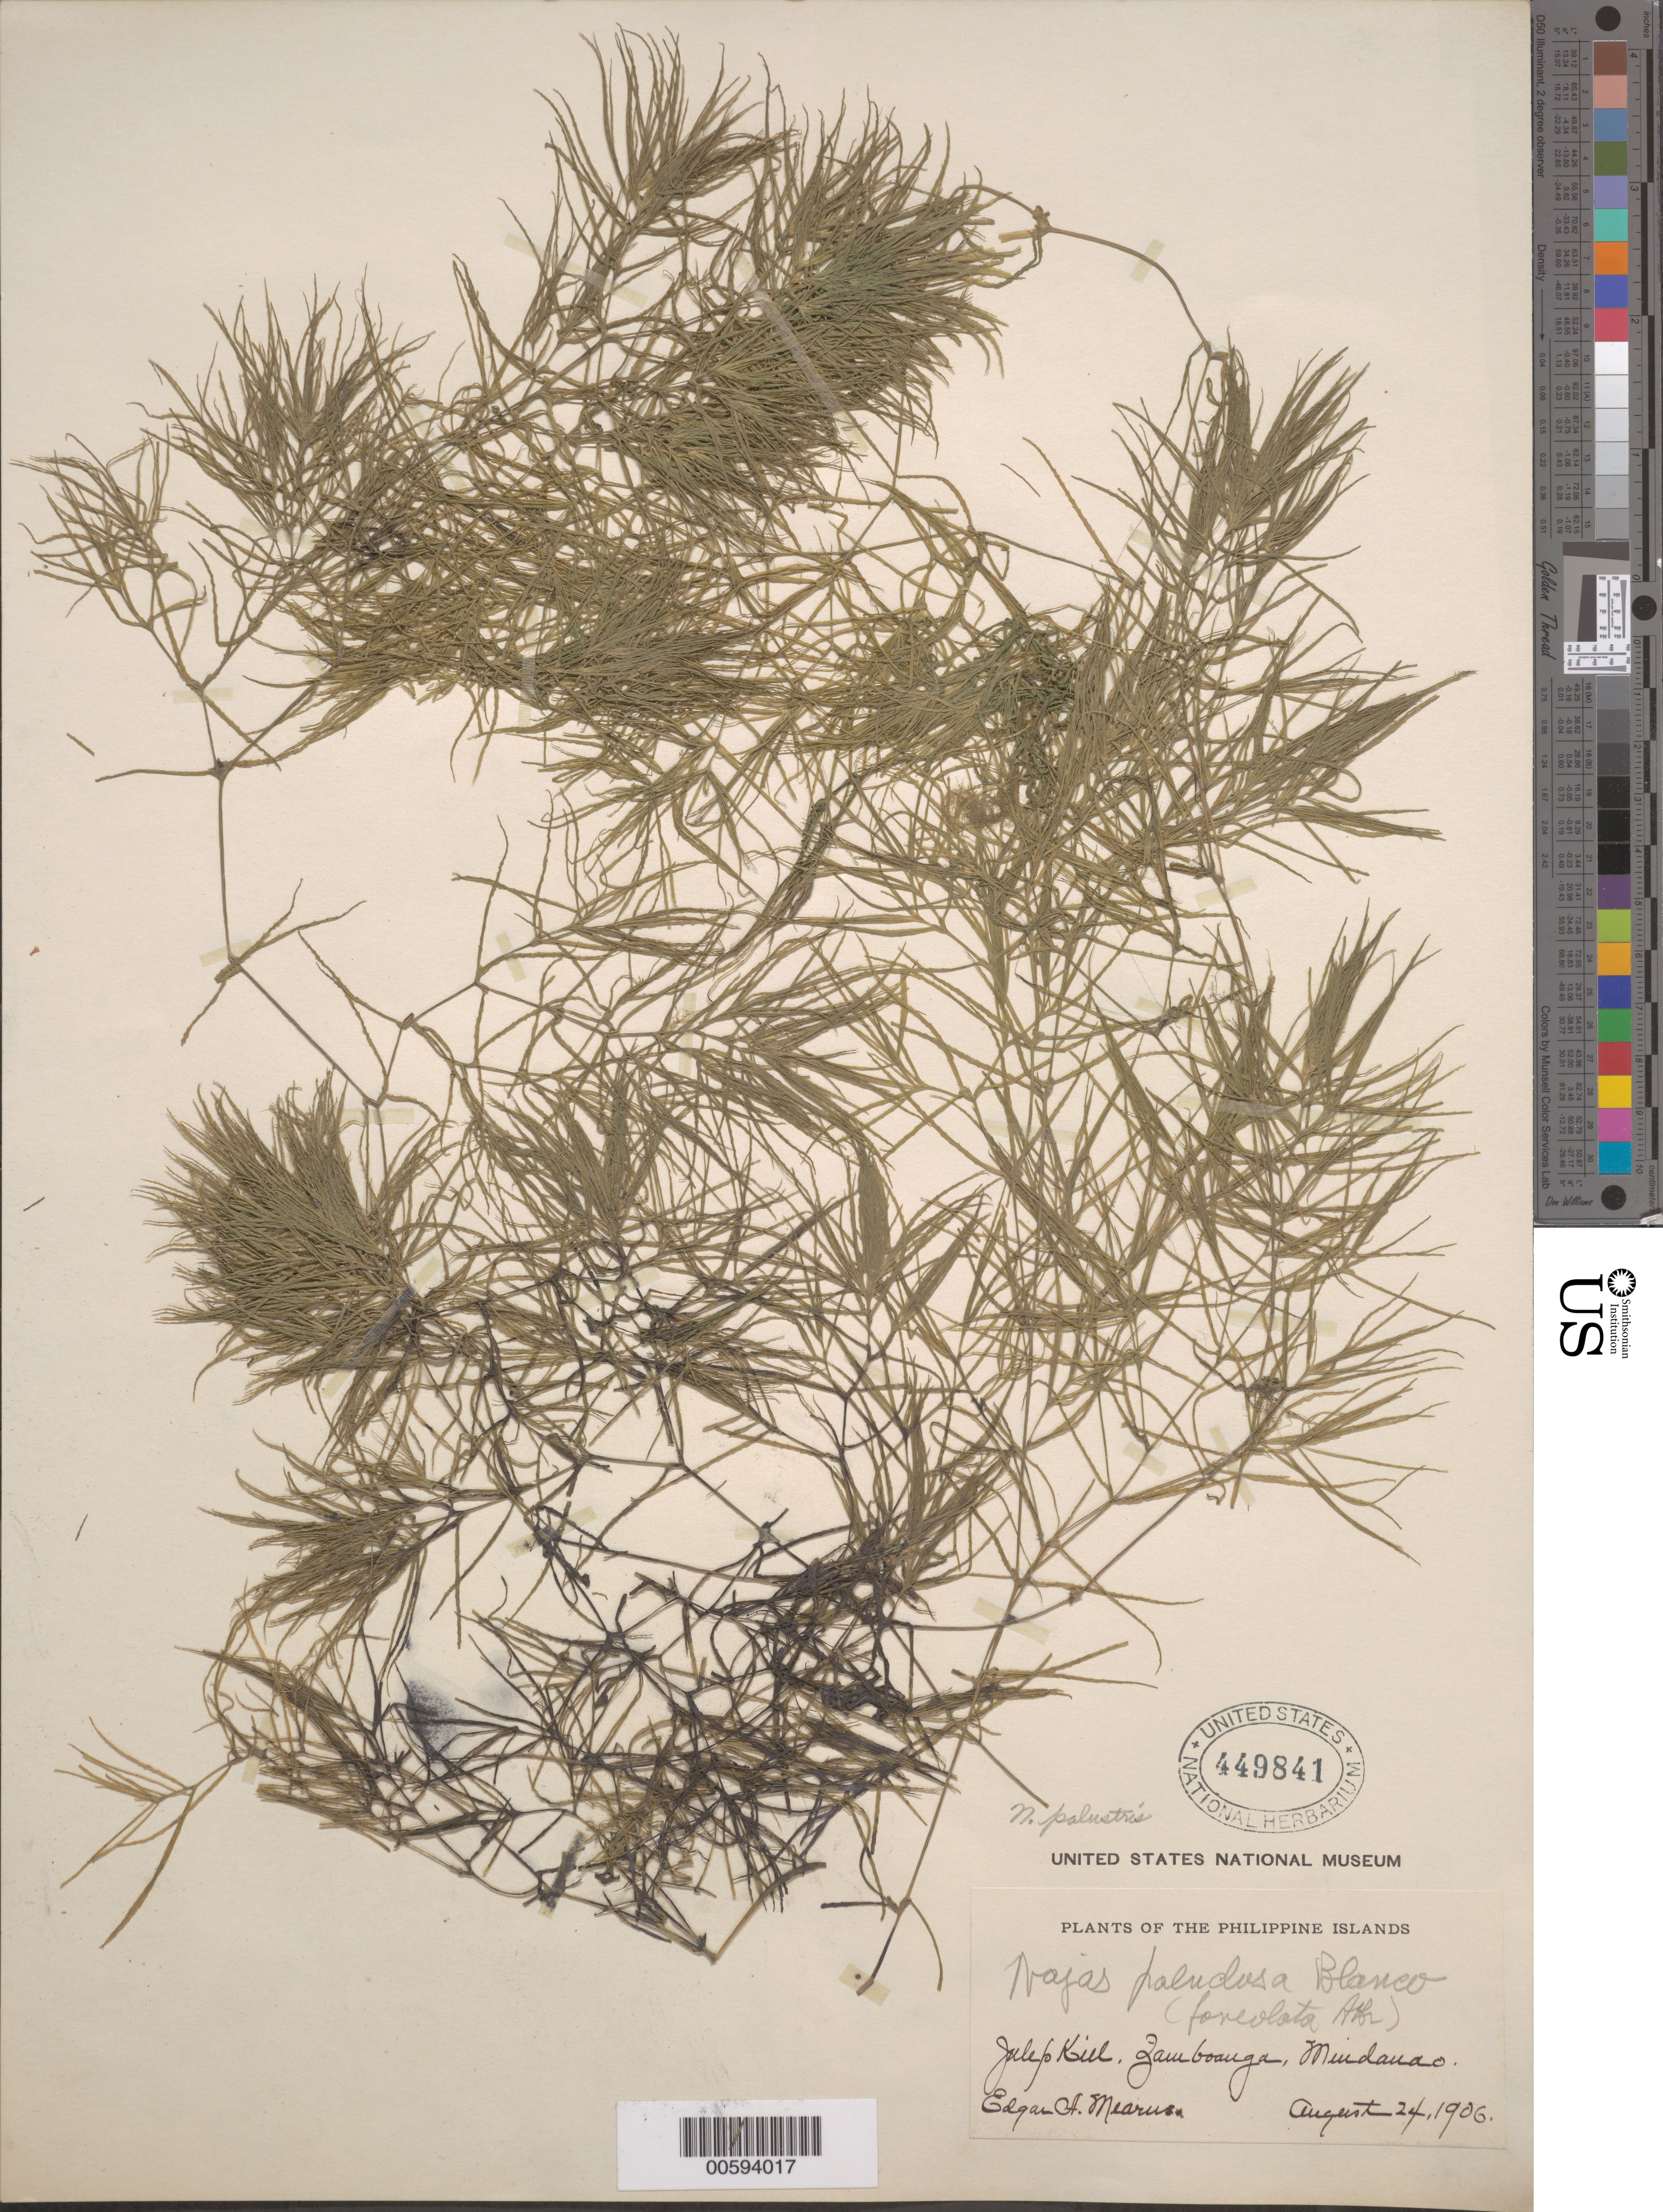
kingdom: Plantae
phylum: Tracheophyta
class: Liliopsida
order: Alismatales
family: Hydrocharitaceae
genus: Najas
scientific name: Najas palustris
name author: Blanco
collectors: E. A. Mearns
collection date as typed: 24 Aug 1906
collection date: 1906-08-24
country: Philippines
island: Mindanao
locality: JalepKiel, Zaueboauga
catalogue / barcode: US 449841